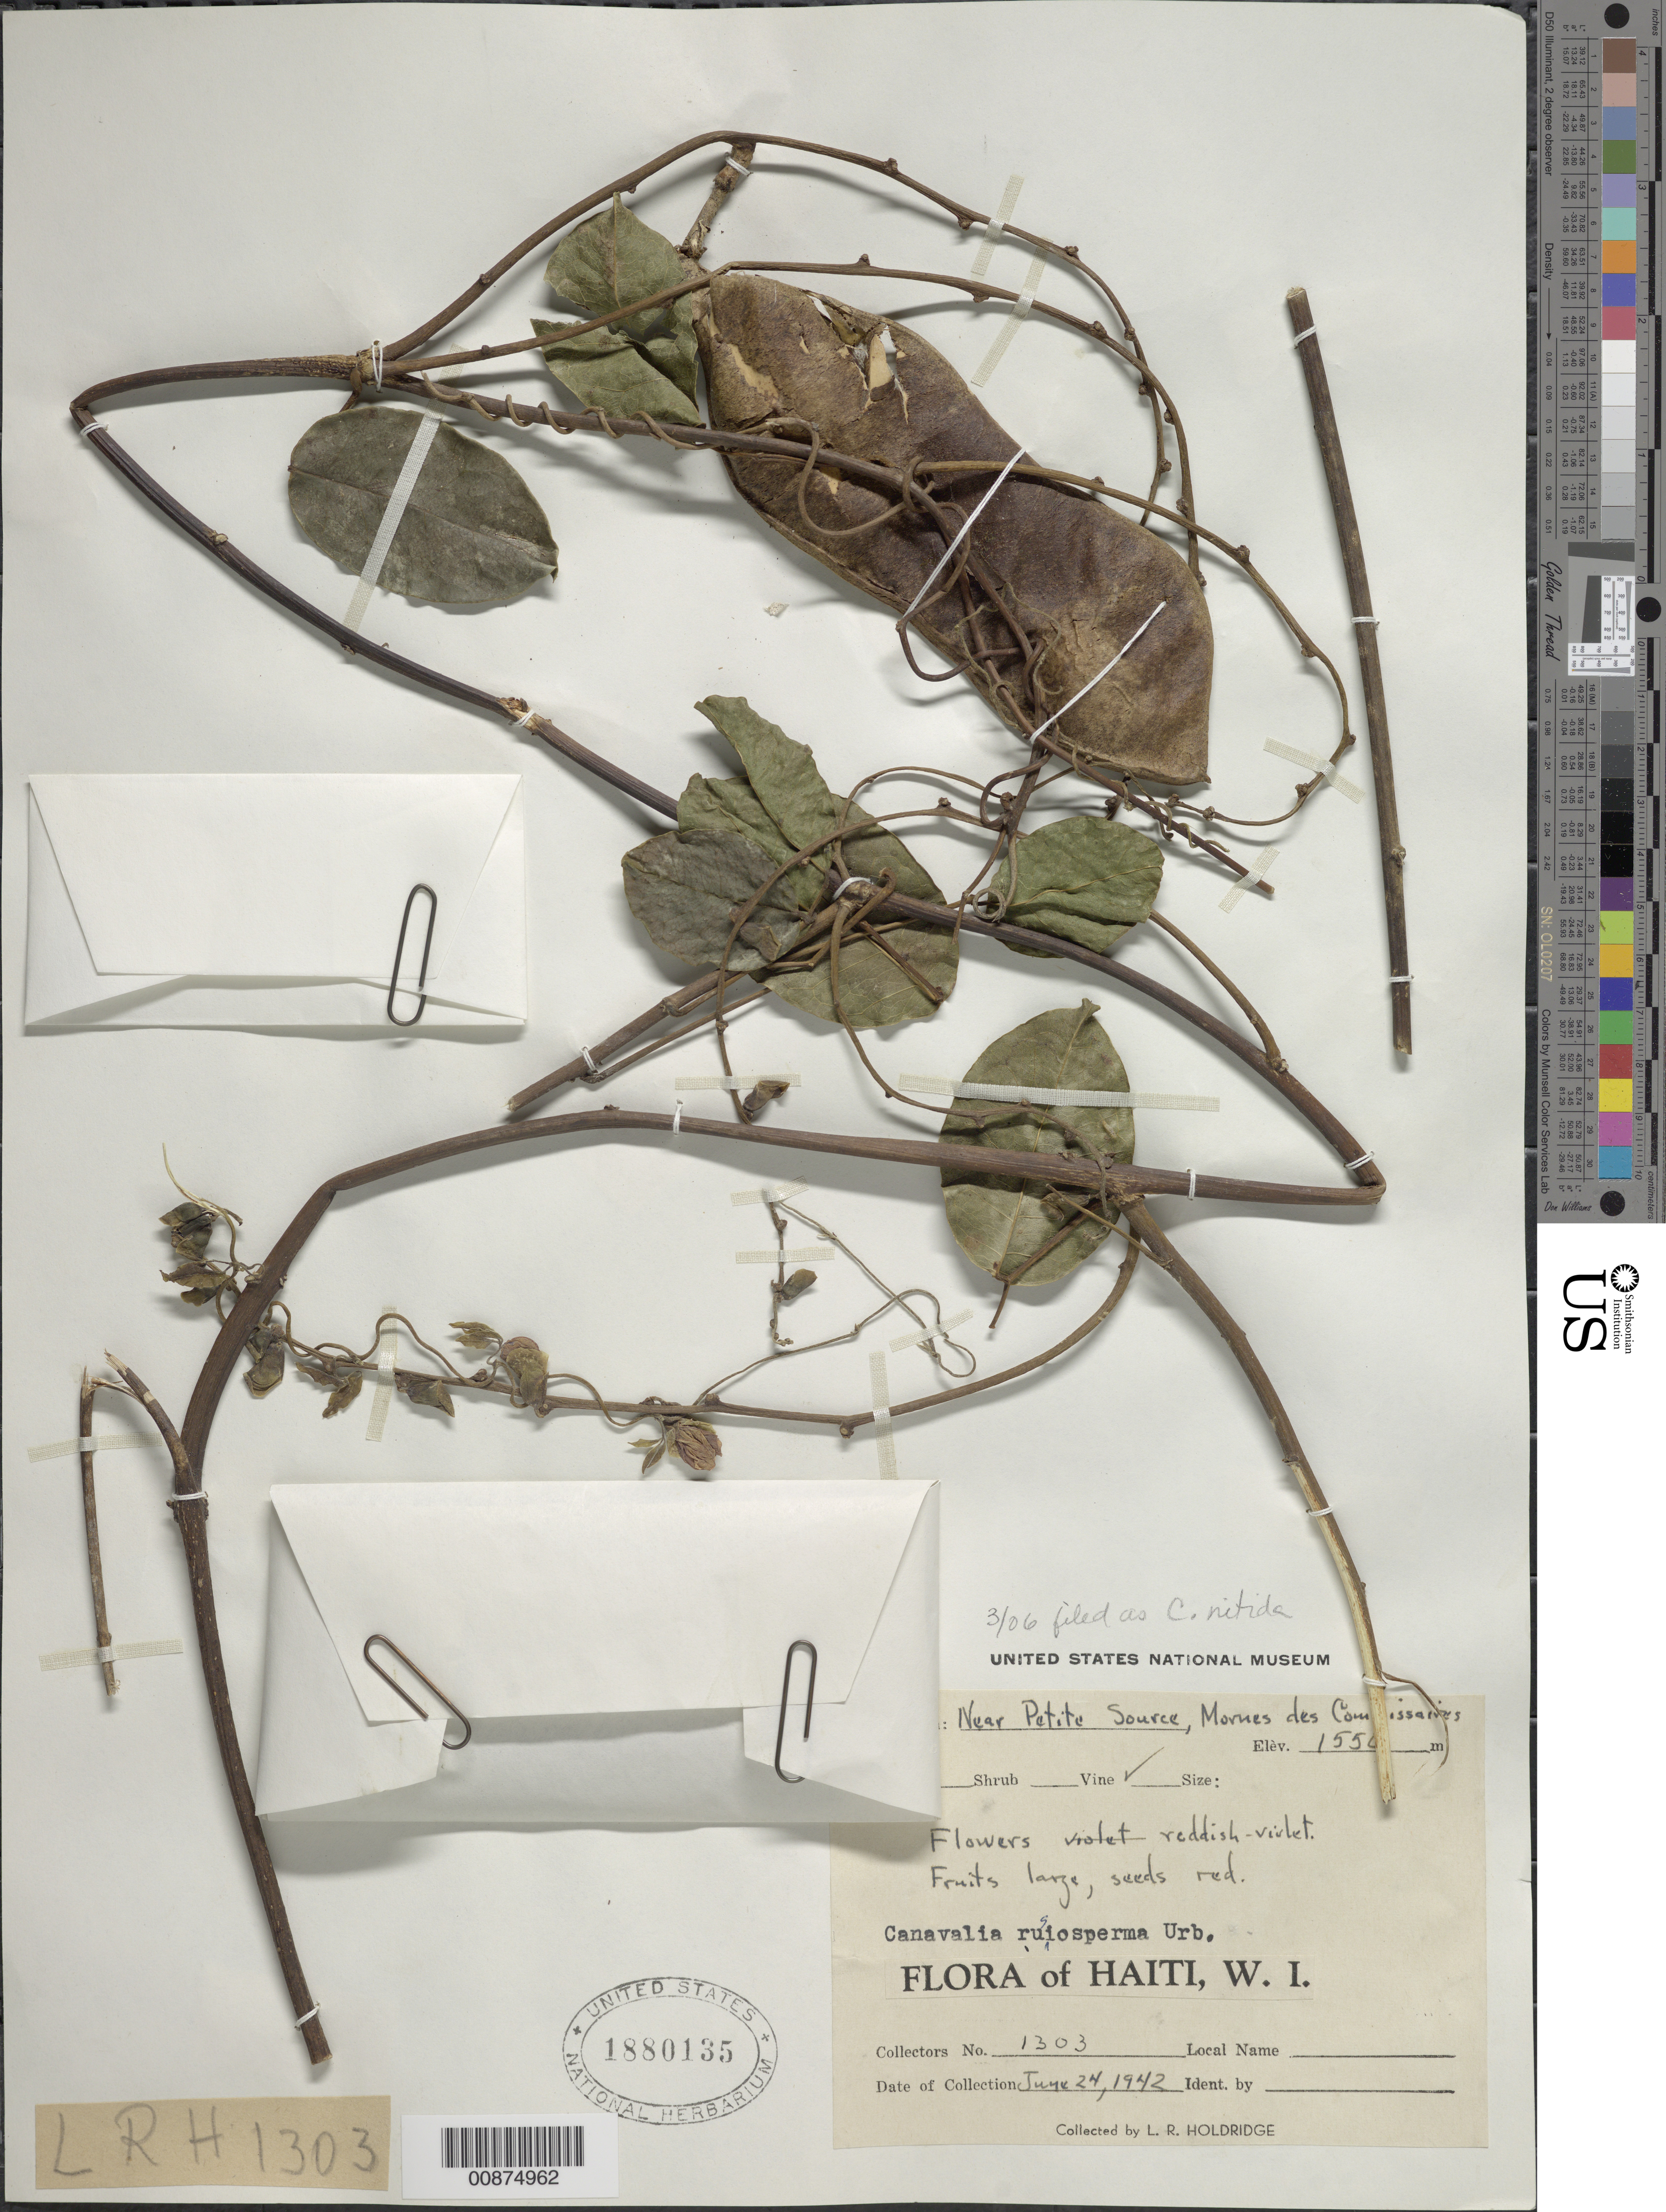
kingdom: Plantae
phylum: Tracheophyta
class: Magnoliopsida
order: Fabales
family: Fabaceae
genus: Canavalia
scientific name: Canavalia nitida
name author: (Cav.) Piper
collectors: L. Holdridge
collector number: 1303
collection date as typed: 24 Jun 1942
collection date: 1942-06-24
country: Haiti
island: Hispaniola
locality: Near Petite Source, Mornes des Commissaires.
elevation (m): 1550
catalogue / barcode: US 1880135